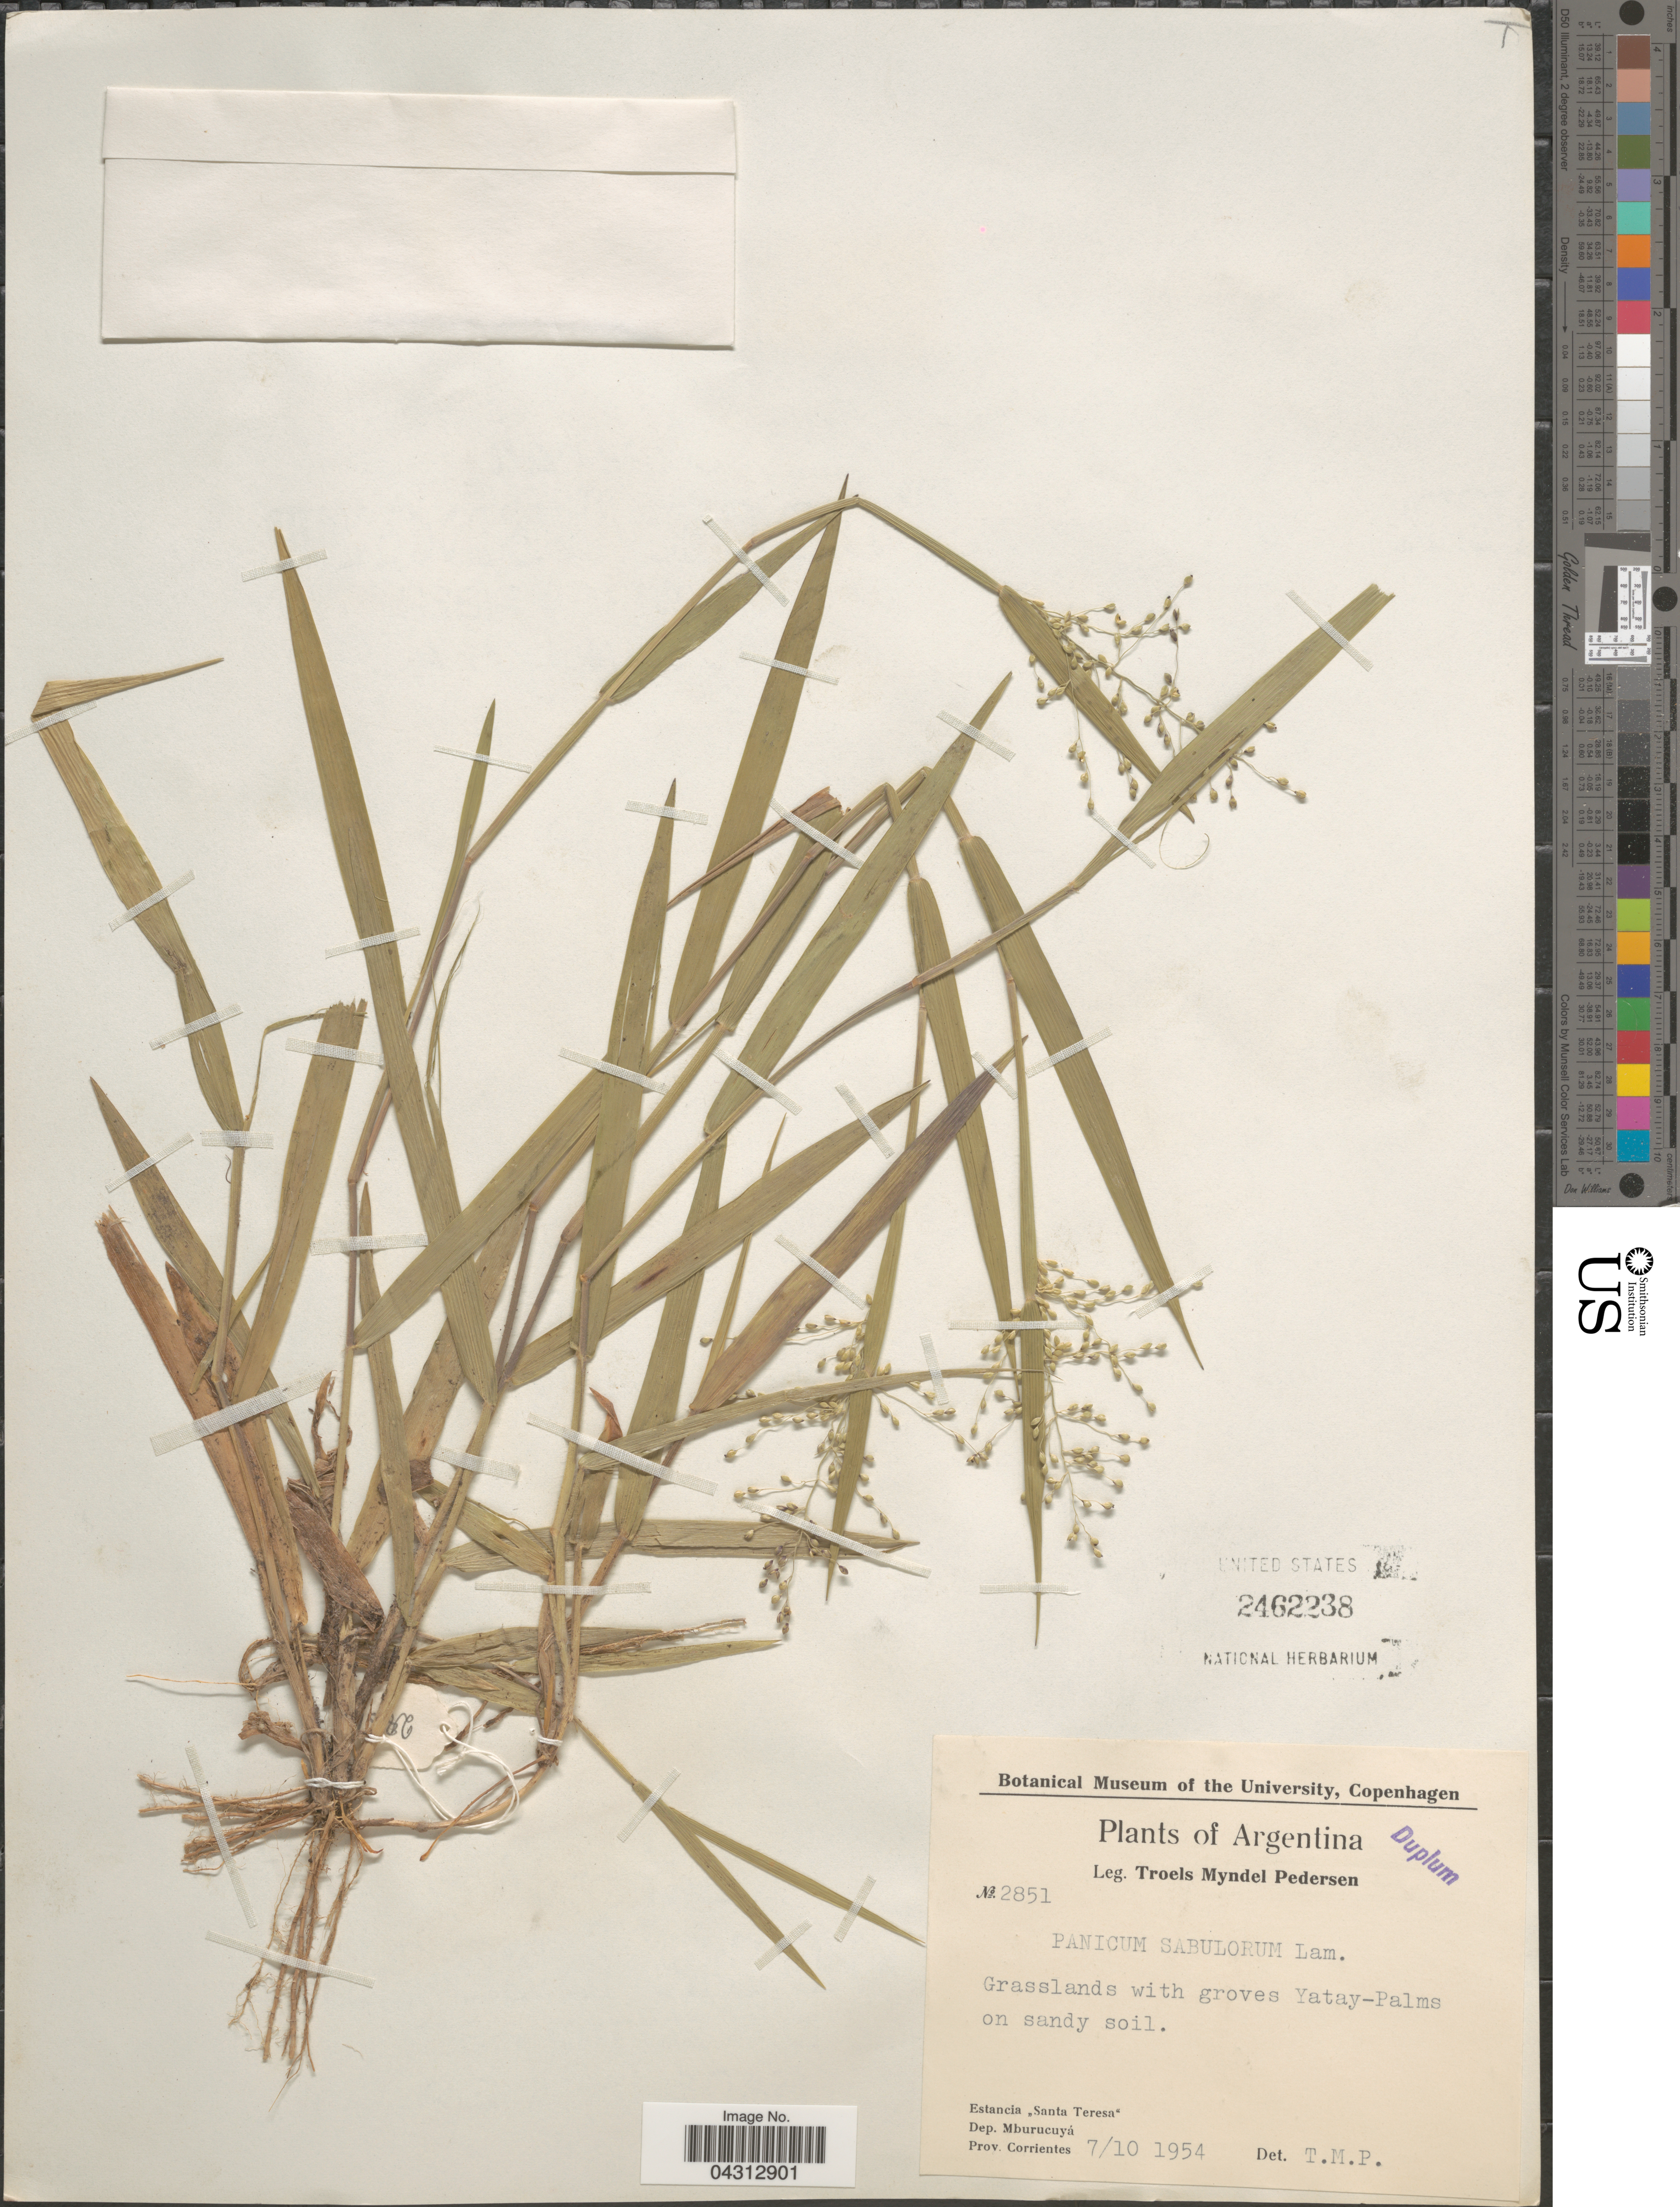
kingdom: Plantae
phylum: Tracheophyta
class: Liliopsida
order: Poales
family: Poaceae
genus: Dichanthelium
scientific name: Dichanthelium sabulorum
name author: (Lam.) Gould & C.A. Clark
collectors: T. Pederson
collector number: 2851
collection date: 1954-10-07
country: Argentina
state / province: Corrientes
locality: Estancia "Santa Teresa". Dep. Mburucayá.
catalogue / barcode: US 2462238